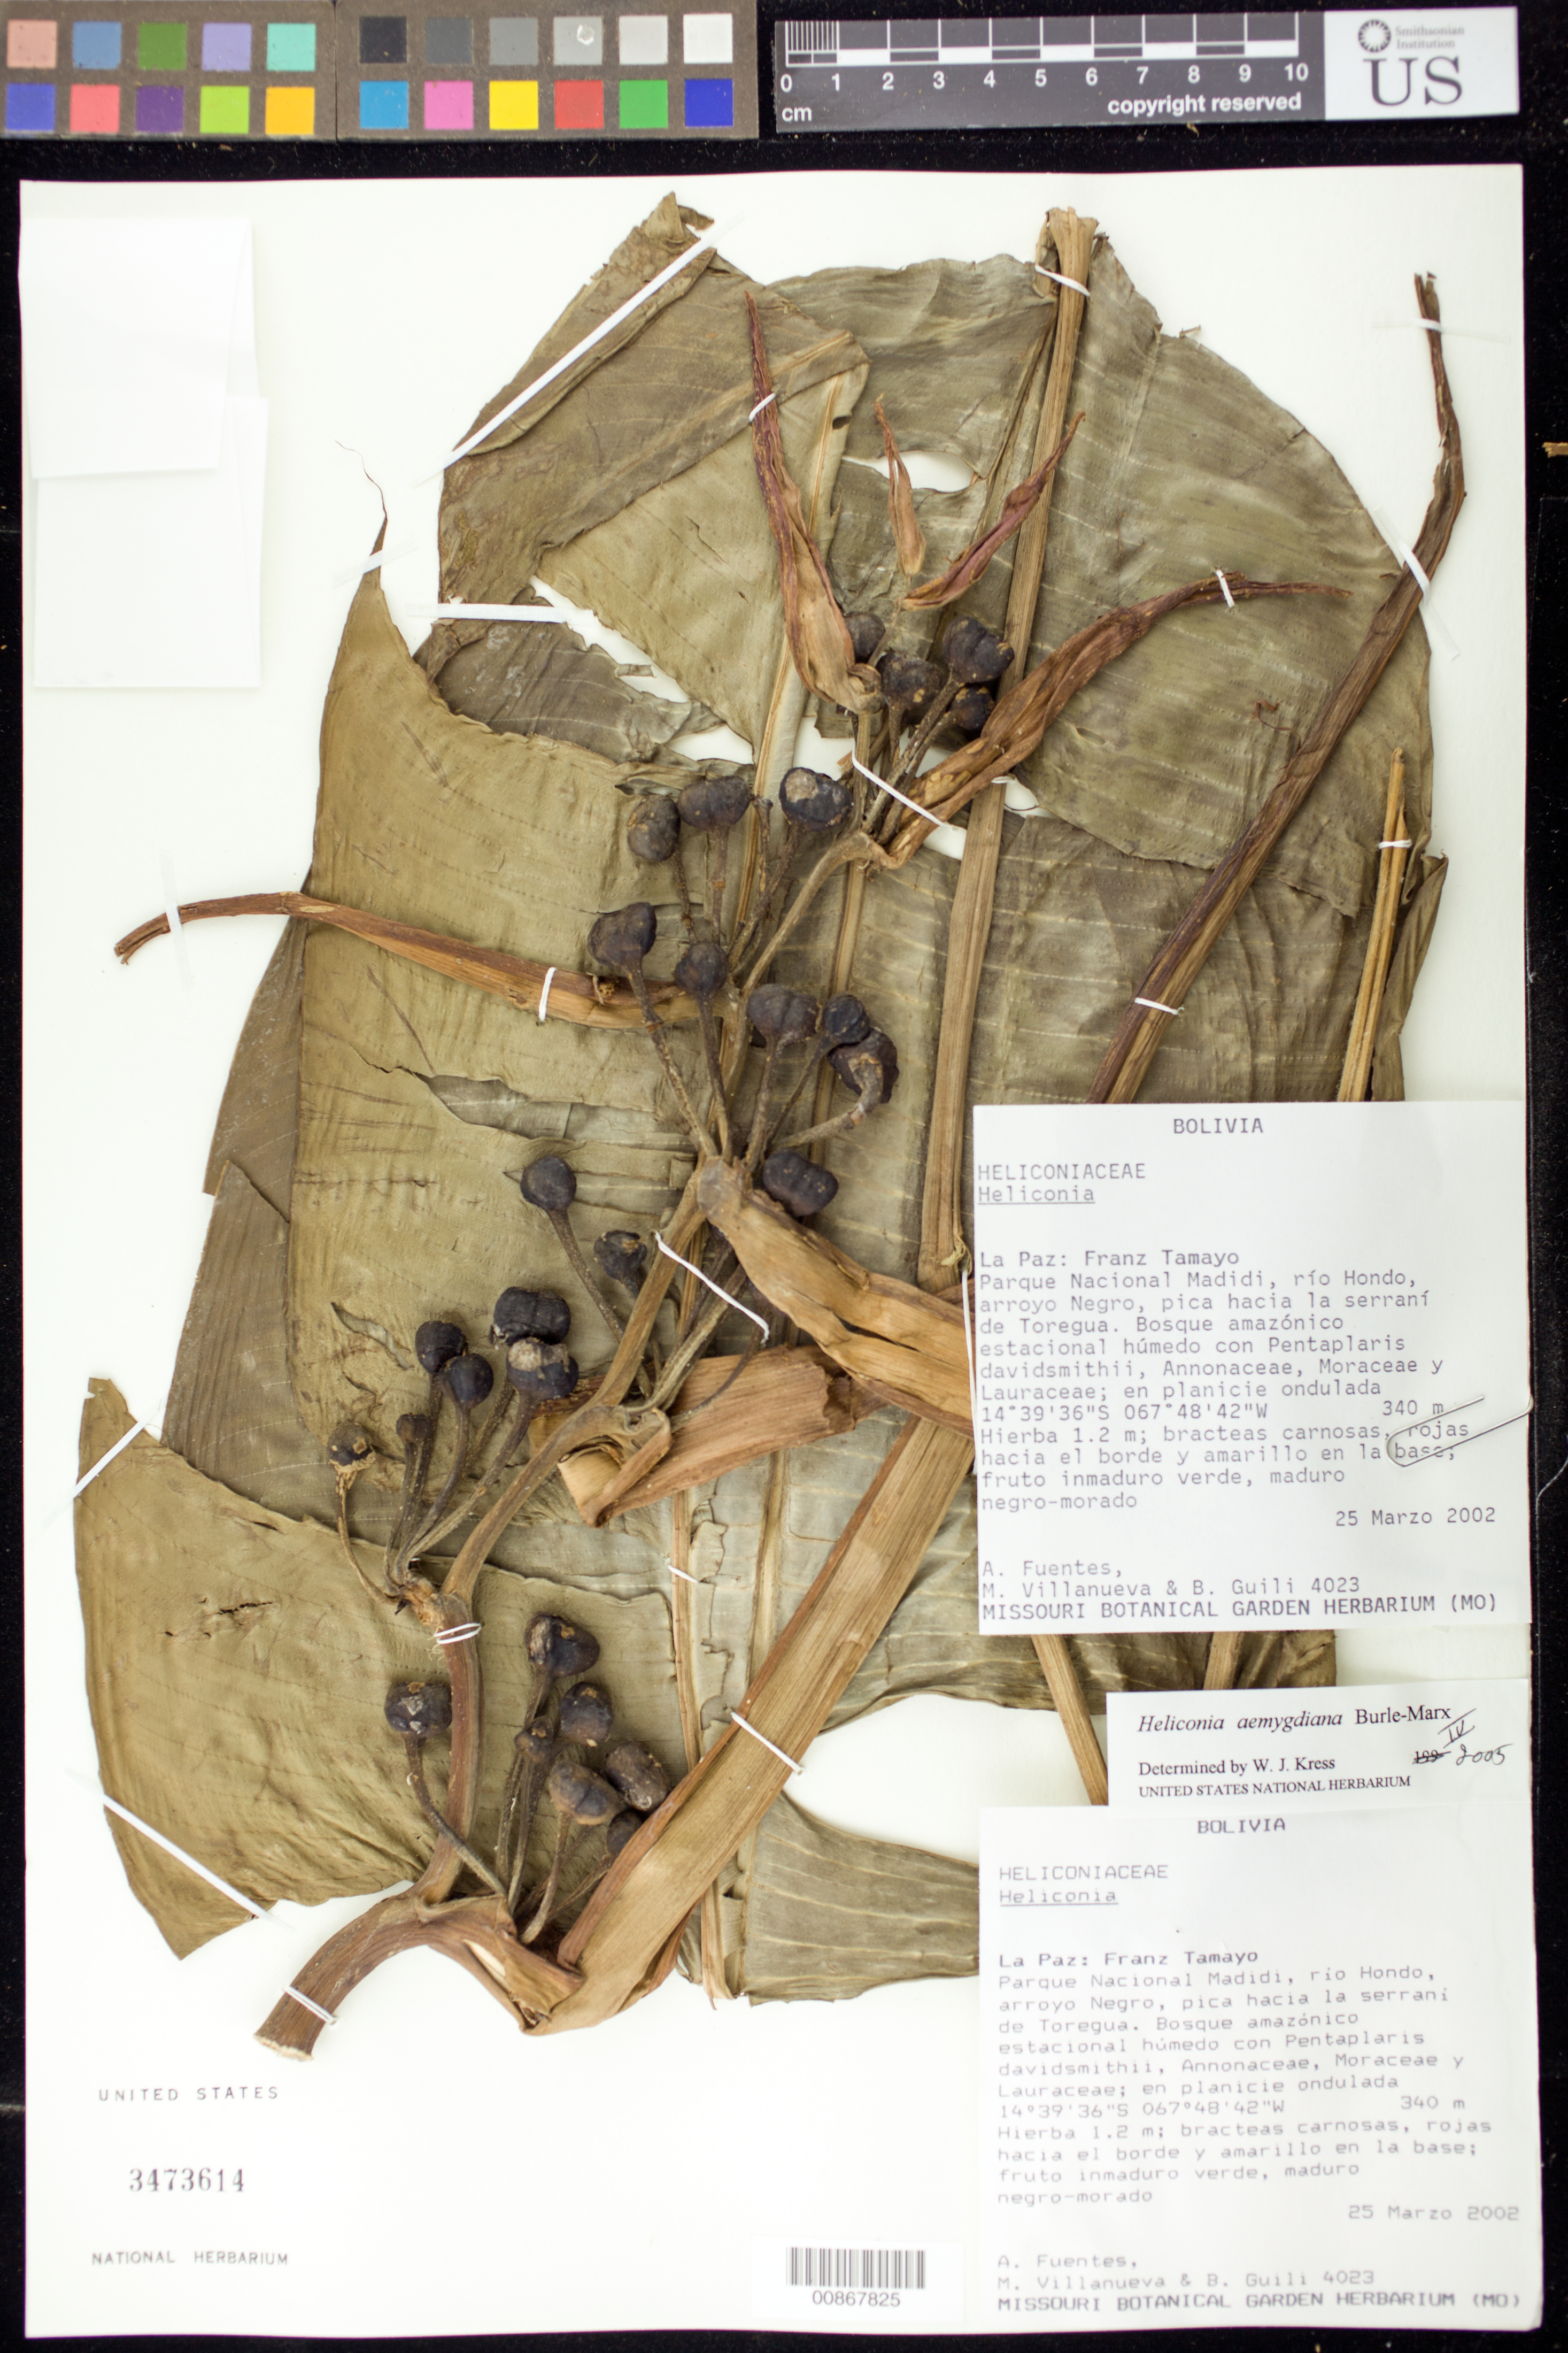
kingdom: Plantae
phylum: Tracheophyta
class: Liliopsida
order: Zingiberales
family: Heliconiaceae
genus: Heliconia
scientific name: Heliconia aemygdiana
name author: Burle-Marx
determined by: Kress, W. J., (US), Smithsonian Institution - National Museum of Natural History (UNITED STATES)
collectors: A. Fuentes, M. Villanueva & B. Guili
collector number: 4023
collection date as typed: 25 Mar 2002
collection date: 2002-03-25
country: Bolivia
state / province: La Paz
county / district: Franz Tamayo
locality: Parque Nacional Madidi, rio Hondo, arroyo Negro, pica hacia la serrani de Toregua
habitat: Bosque amazonico estacional humedo con Pentaplaris davidsmithii, Annonaceae, Moraceae y Lauraceae; en planicie ondulada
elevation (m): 340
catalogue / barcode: US 3473614